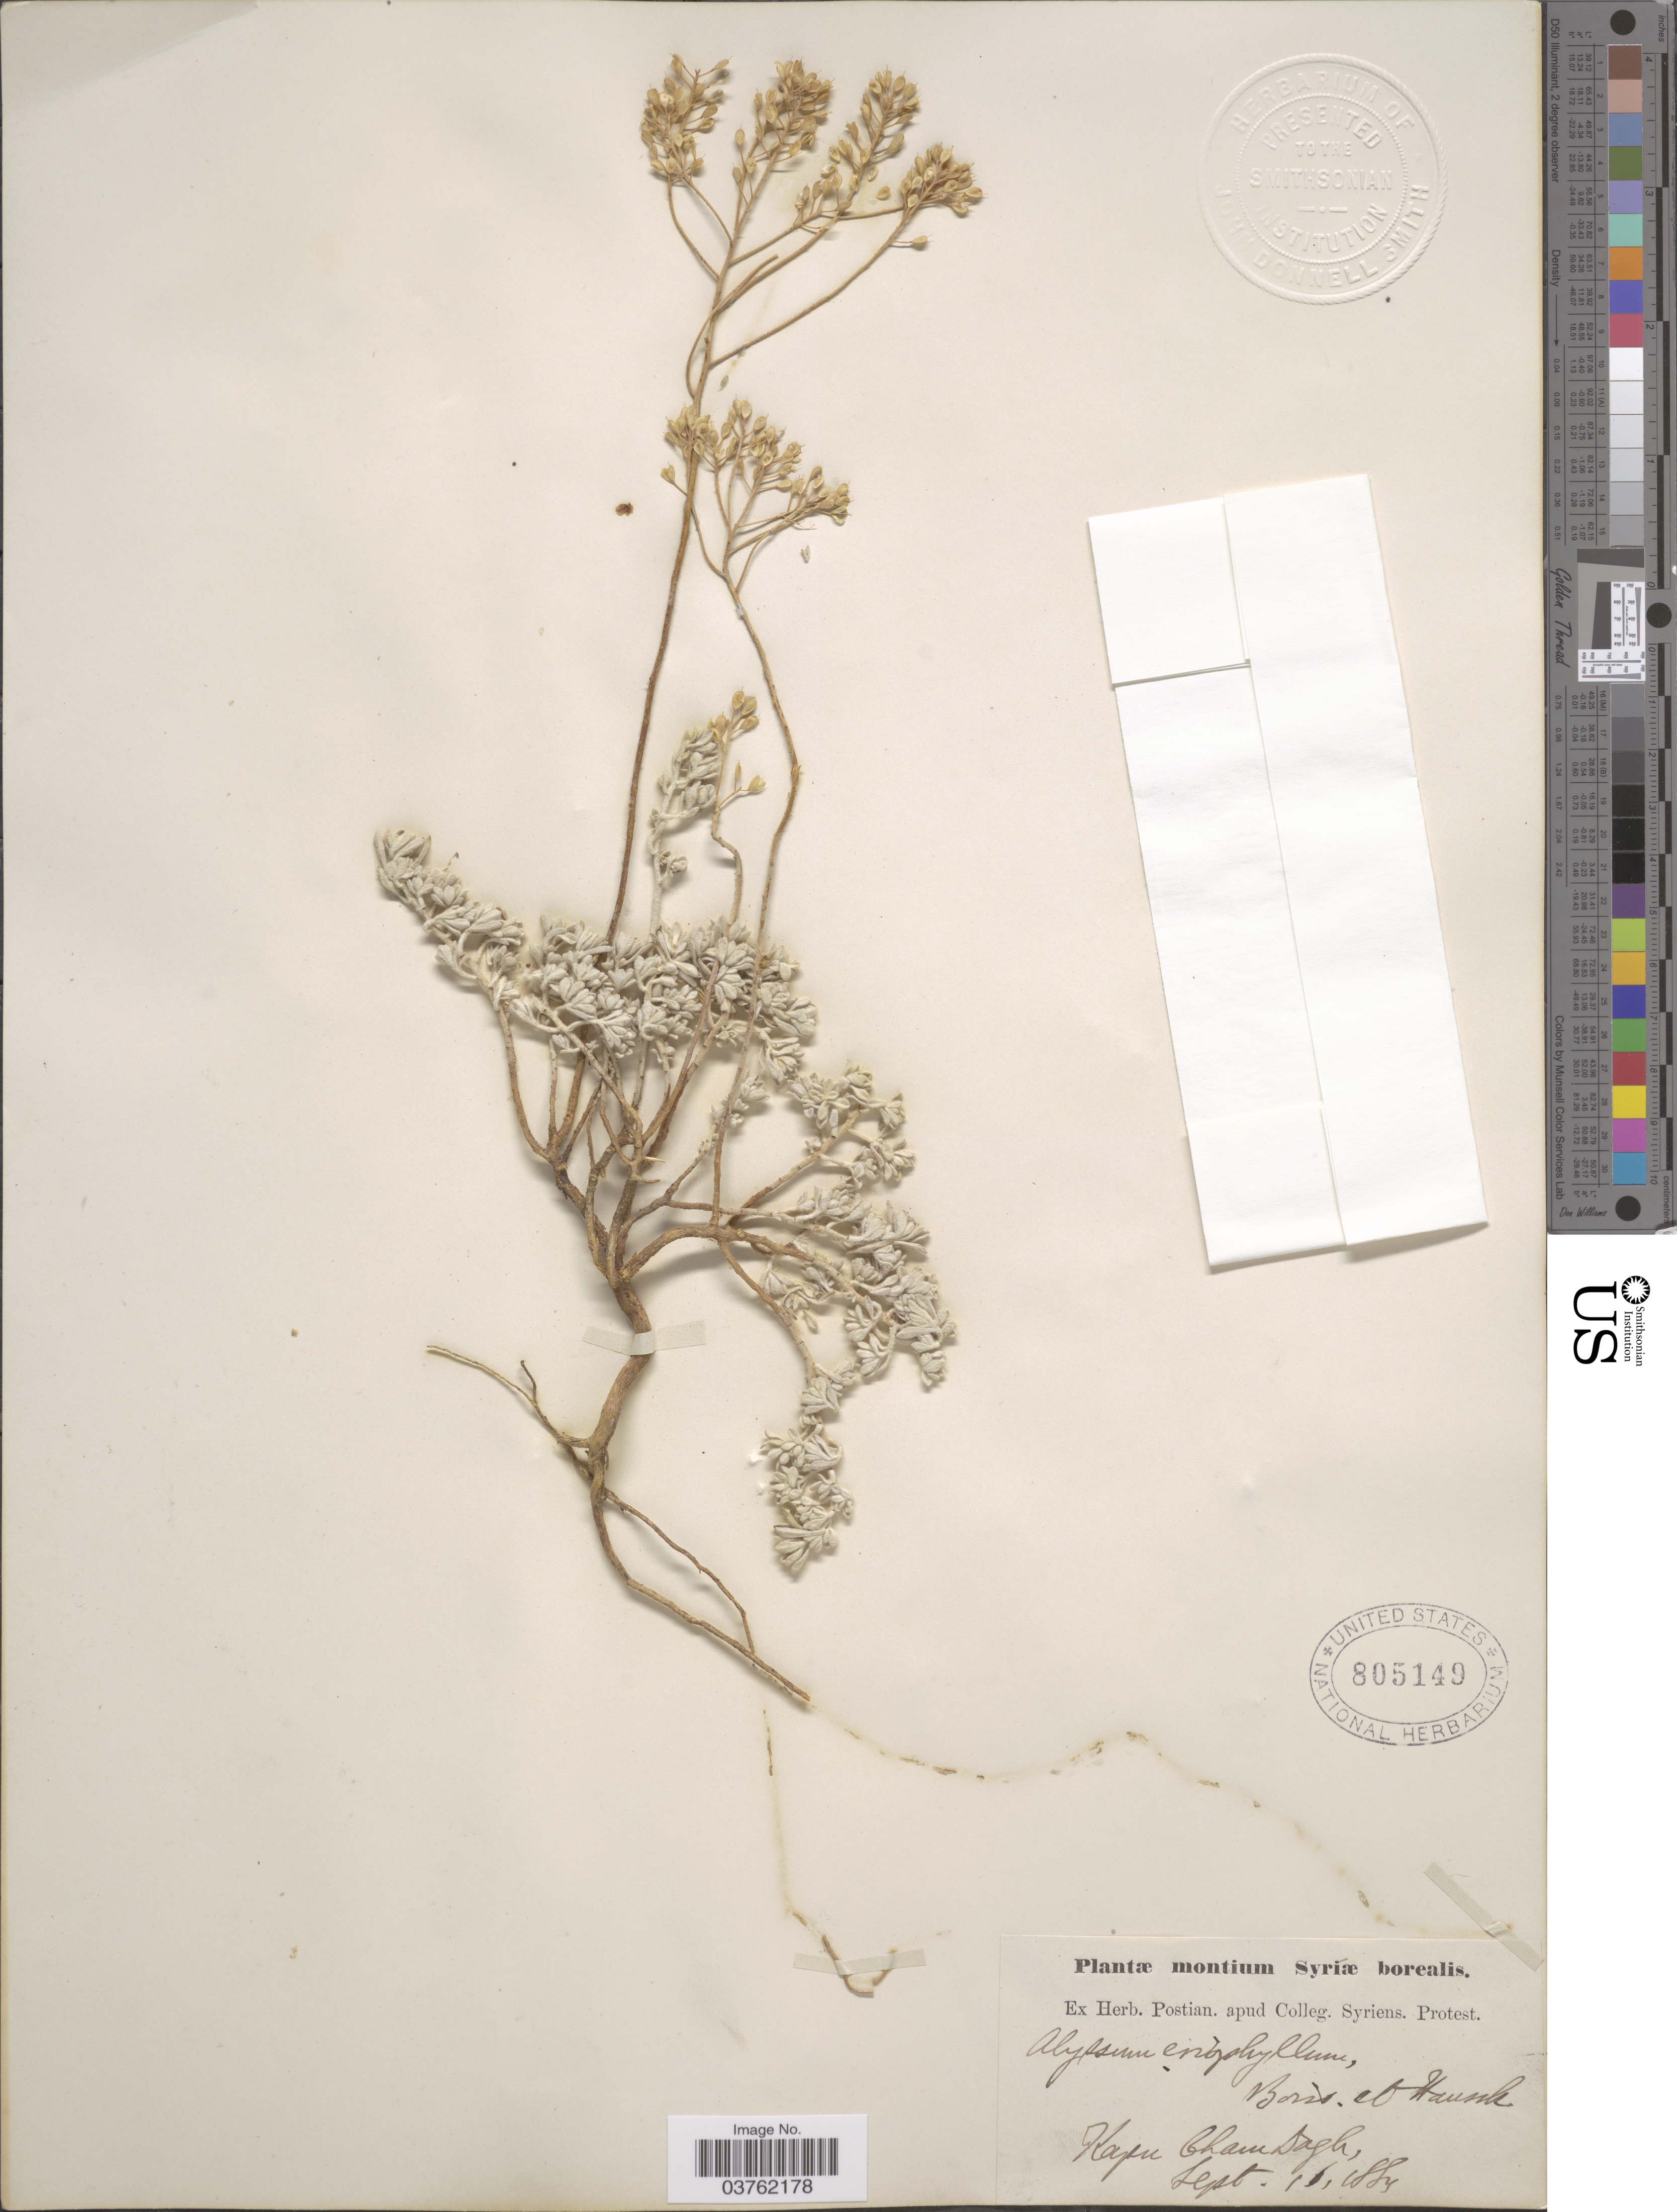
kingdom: Plantae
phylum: Tracheophyta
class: Magnoliopsida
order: Brassicales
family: Brassicaceae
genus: Alyssum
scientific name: Alyssum eriophyllum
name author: Boiss. & Hausskn.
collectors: ex herb. Postian. apud Colleg. Syriens. Protest. USE "Fannie P. A. Shepard" (10308853) AS PRIMARY COLLECTOR INSTEAD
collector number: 127*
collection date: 1884-09-16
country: Syria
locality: Montium Syriæ borealis. Kapu Chamdagh. [interpreted]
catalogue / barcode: US 805149